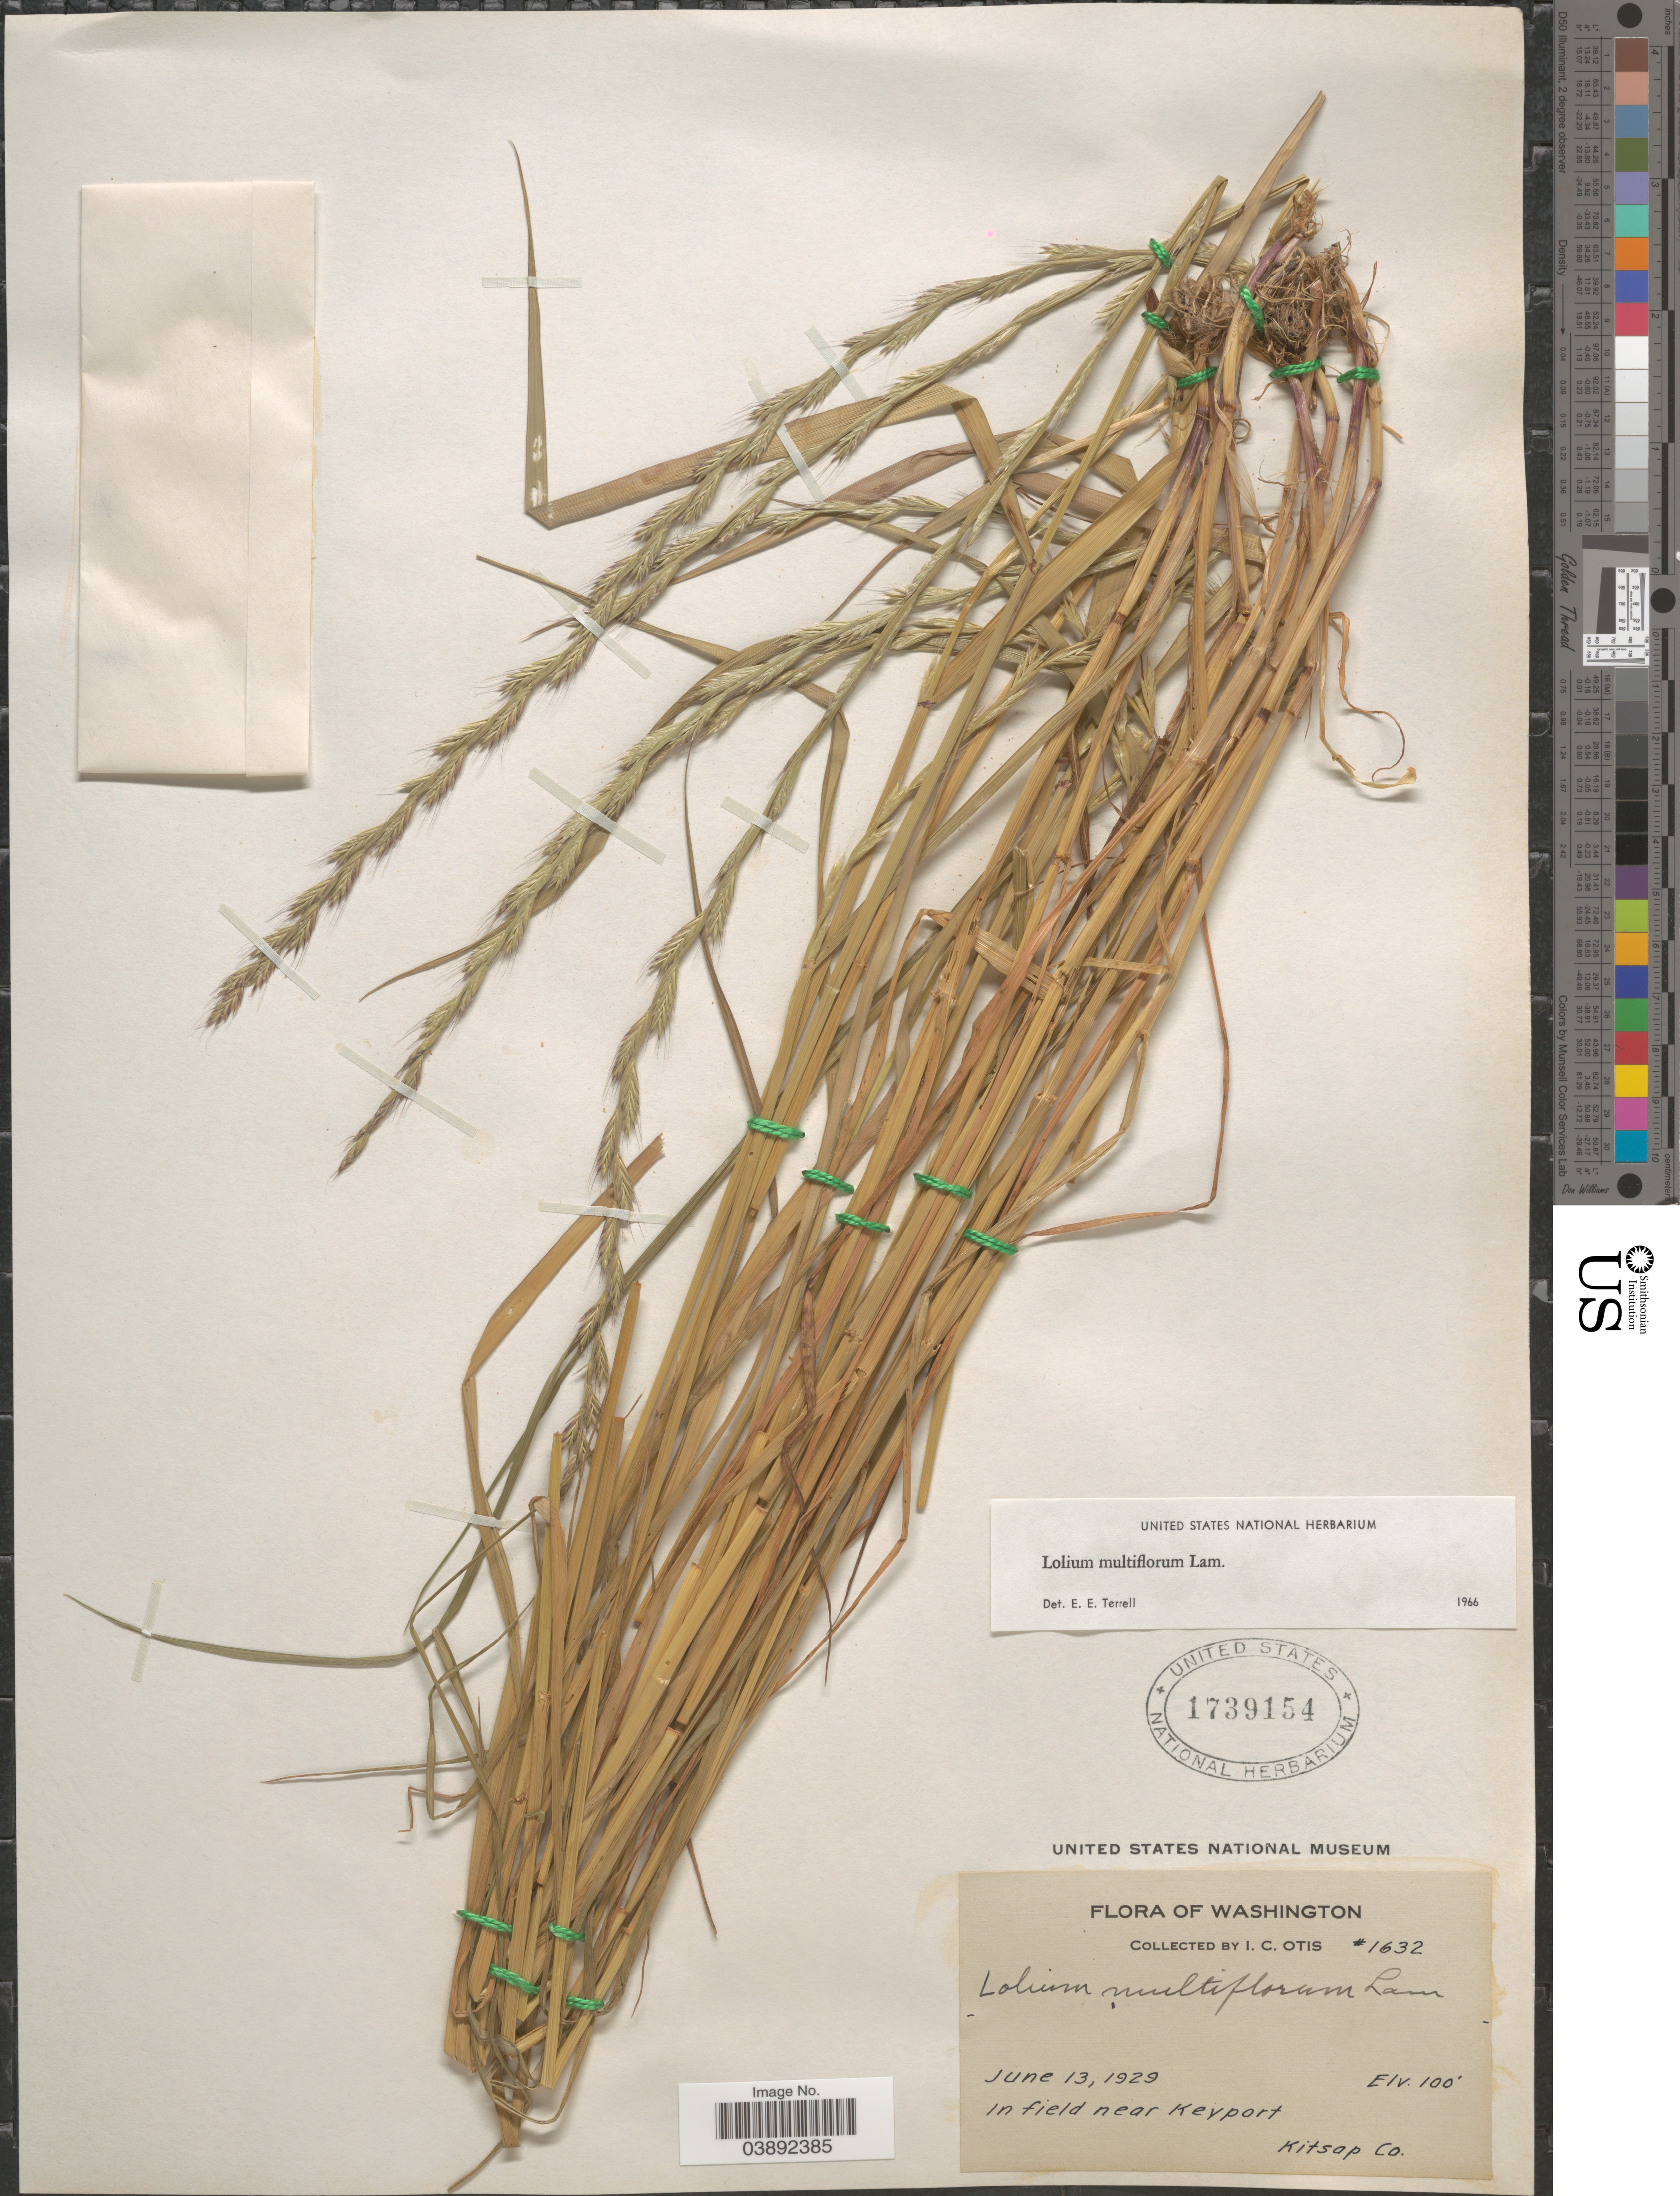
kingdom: Plantae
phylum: Tracheophyta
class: Liliopsida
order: Poales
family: Poaceae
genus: Lolium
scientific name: Lolium multiflorum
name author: Lam.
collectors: I. C. Otis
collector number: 1632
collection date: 1929-06-13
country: United States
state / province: Washington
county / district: Kitsap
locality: In field near Keyport. Kitsap Co.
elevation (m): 30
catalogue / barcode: US 1739154